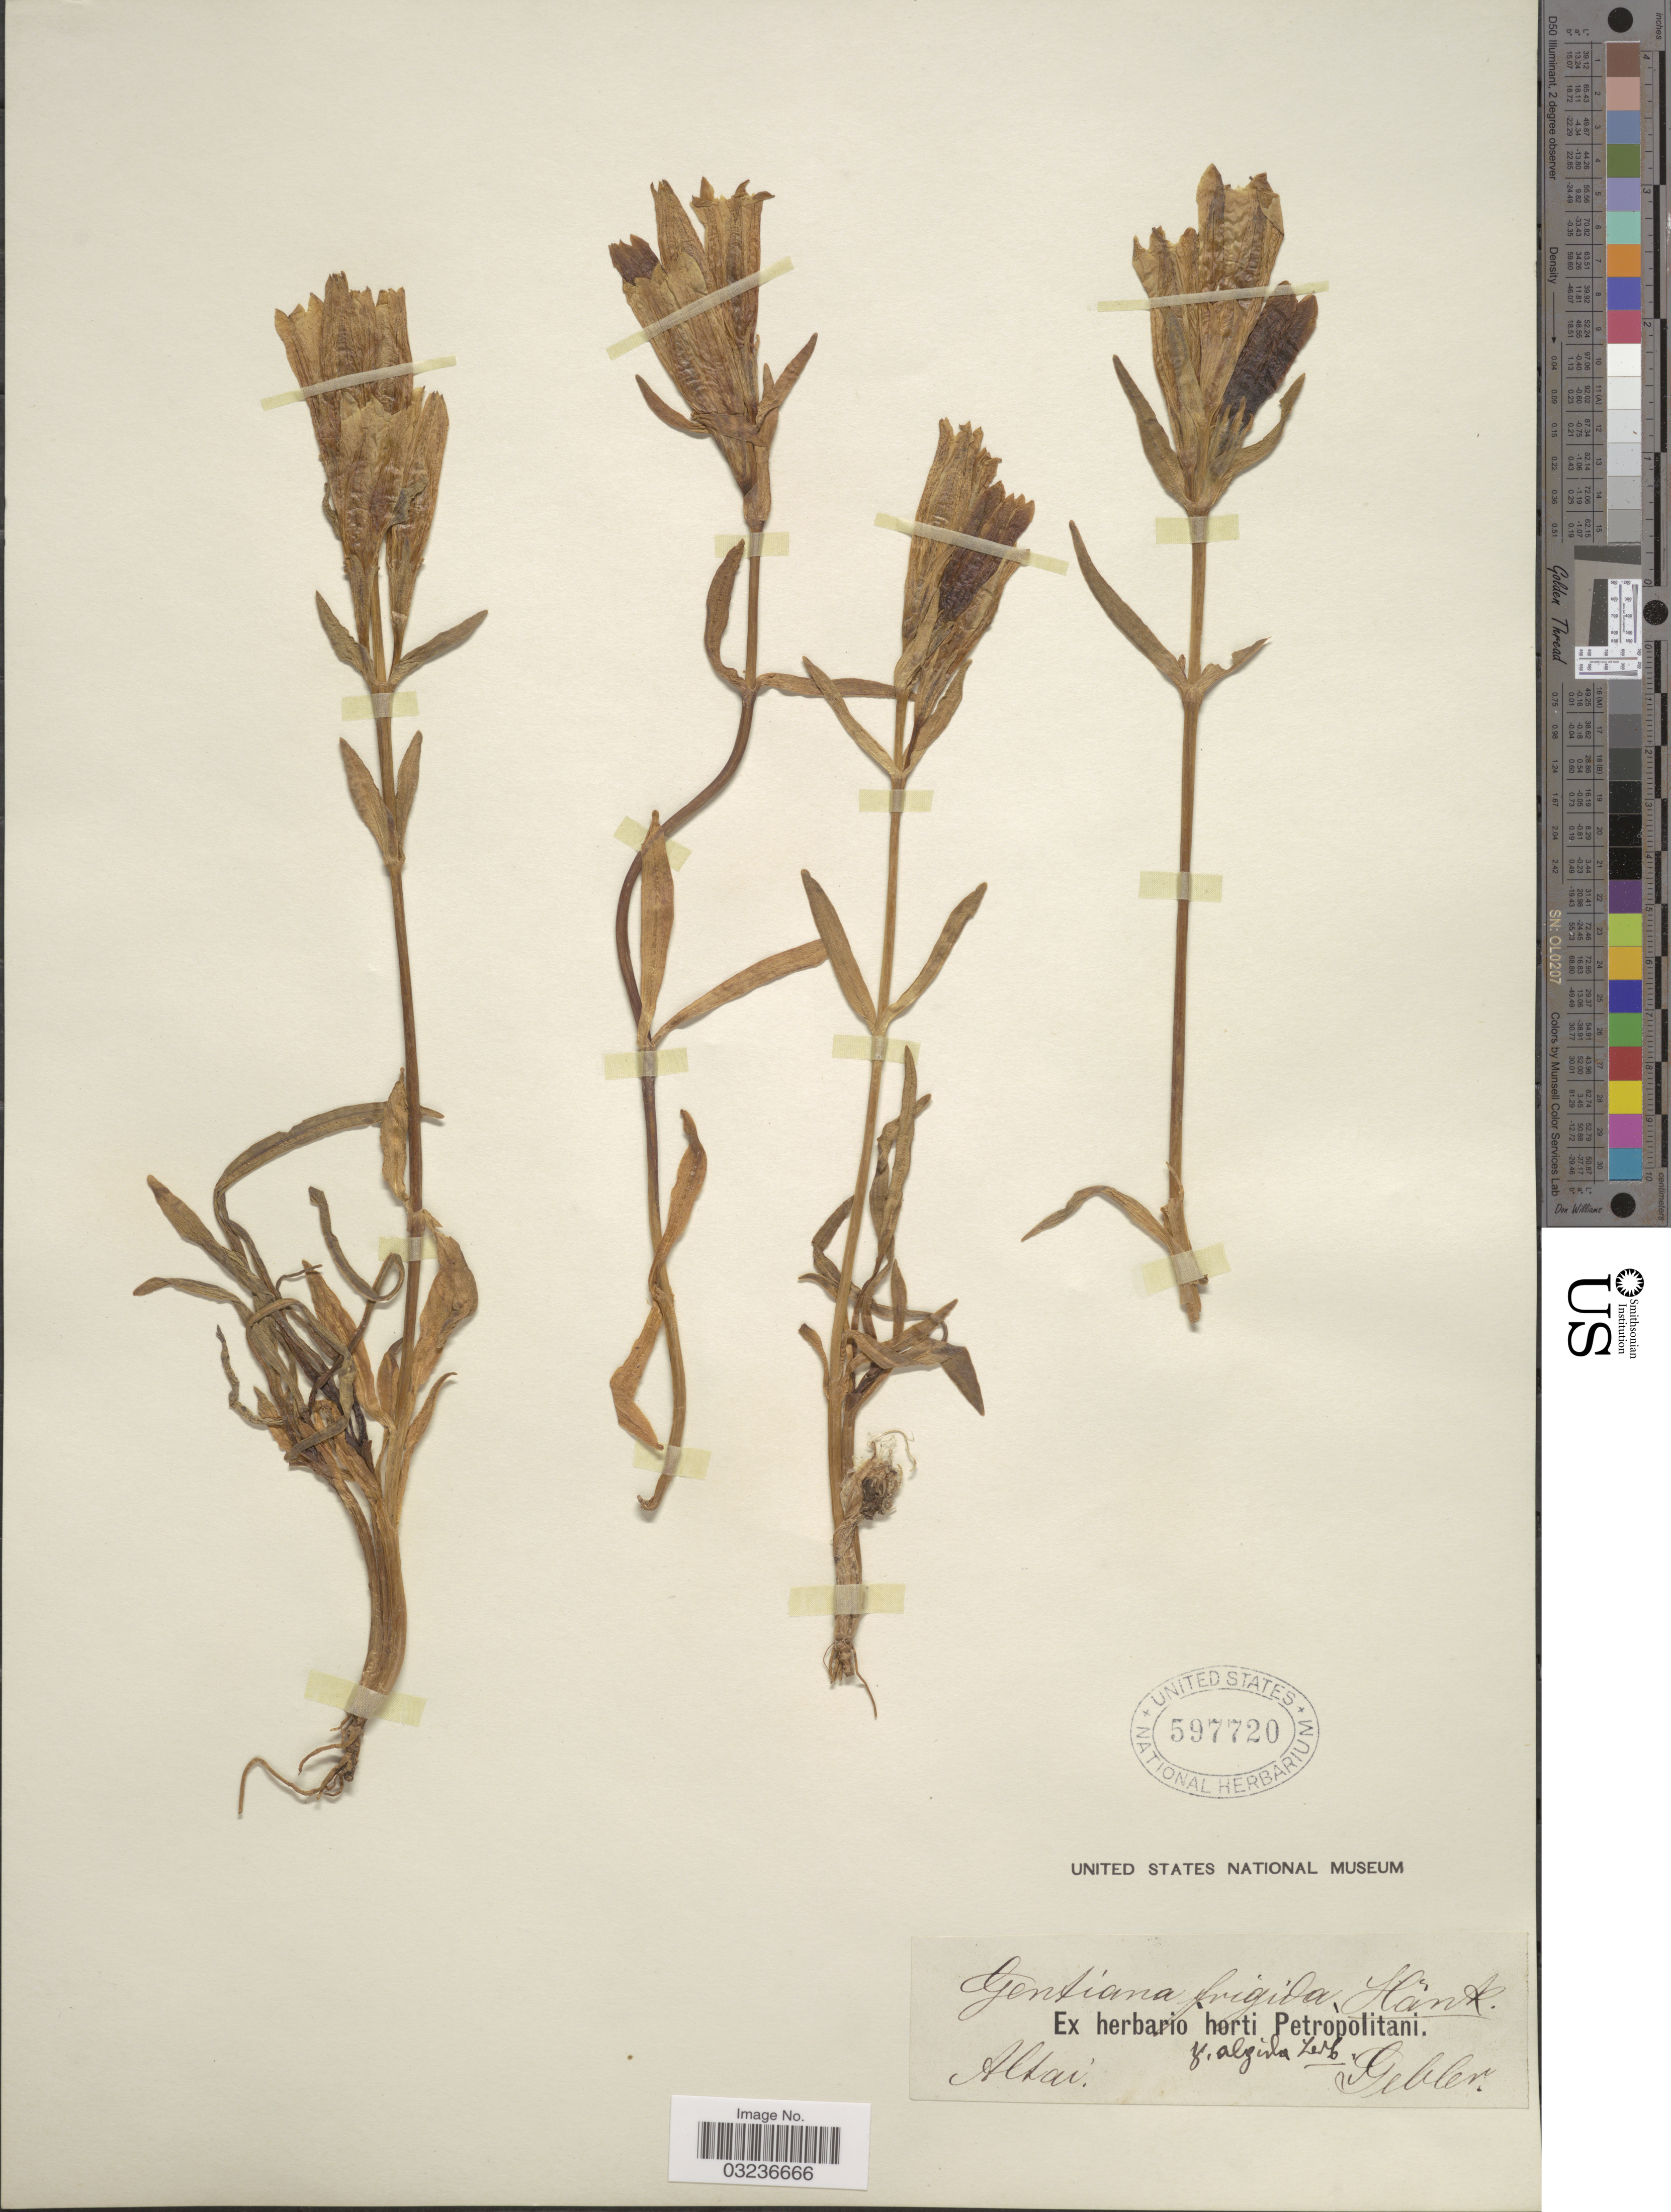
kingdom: Plantae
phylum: Tracheophyta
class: Magnoliopsida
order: Gentianales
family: Gentianaceae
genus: Gentiana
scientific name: Gentiana frigida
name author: Haenke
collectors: Gebler, --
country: Russian Federation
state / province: Altai Republic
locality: Altai.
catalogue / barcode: US 597720